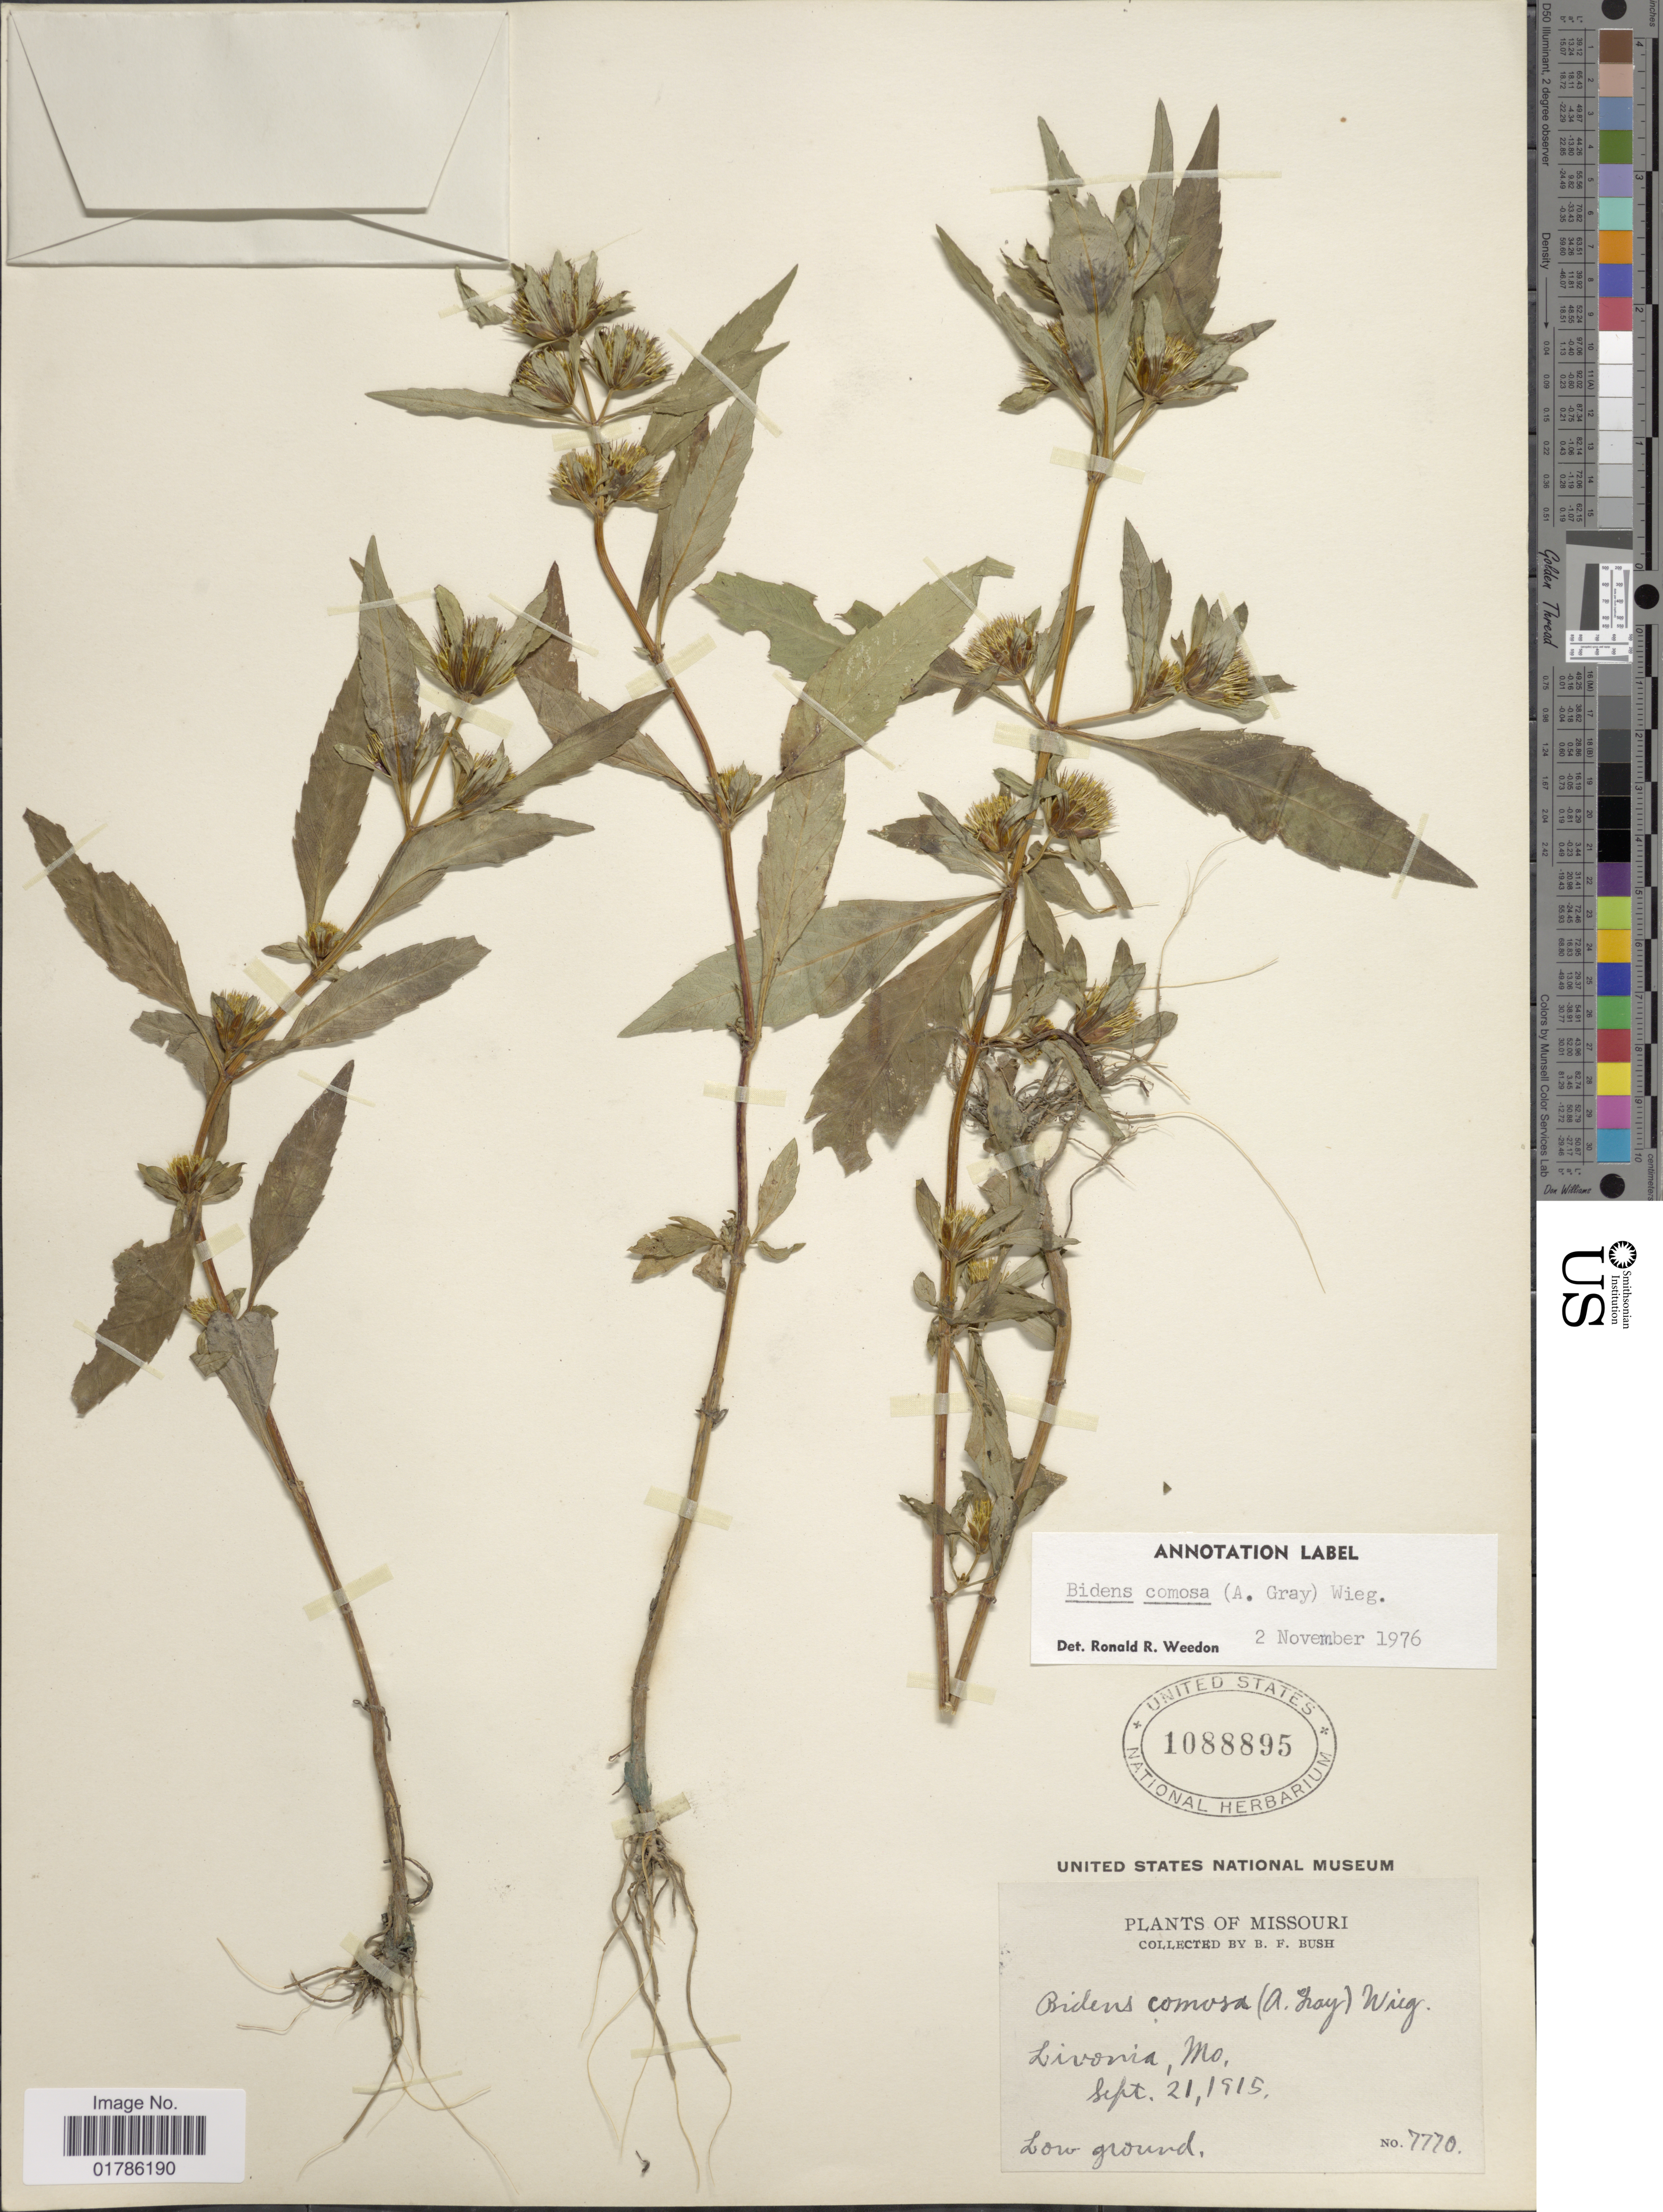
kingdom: Plantae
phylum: Tracheophyta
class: Magnoliopsida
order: Asterales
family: Asteraceae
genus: Bidens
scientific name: Bidens comosa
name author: (A. Gray) Wiegand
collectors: B. F. Bush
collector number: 7770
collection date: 1915-09-21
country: United States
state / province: Missouri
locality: Livonia, Mo.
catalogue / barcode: US 1088895